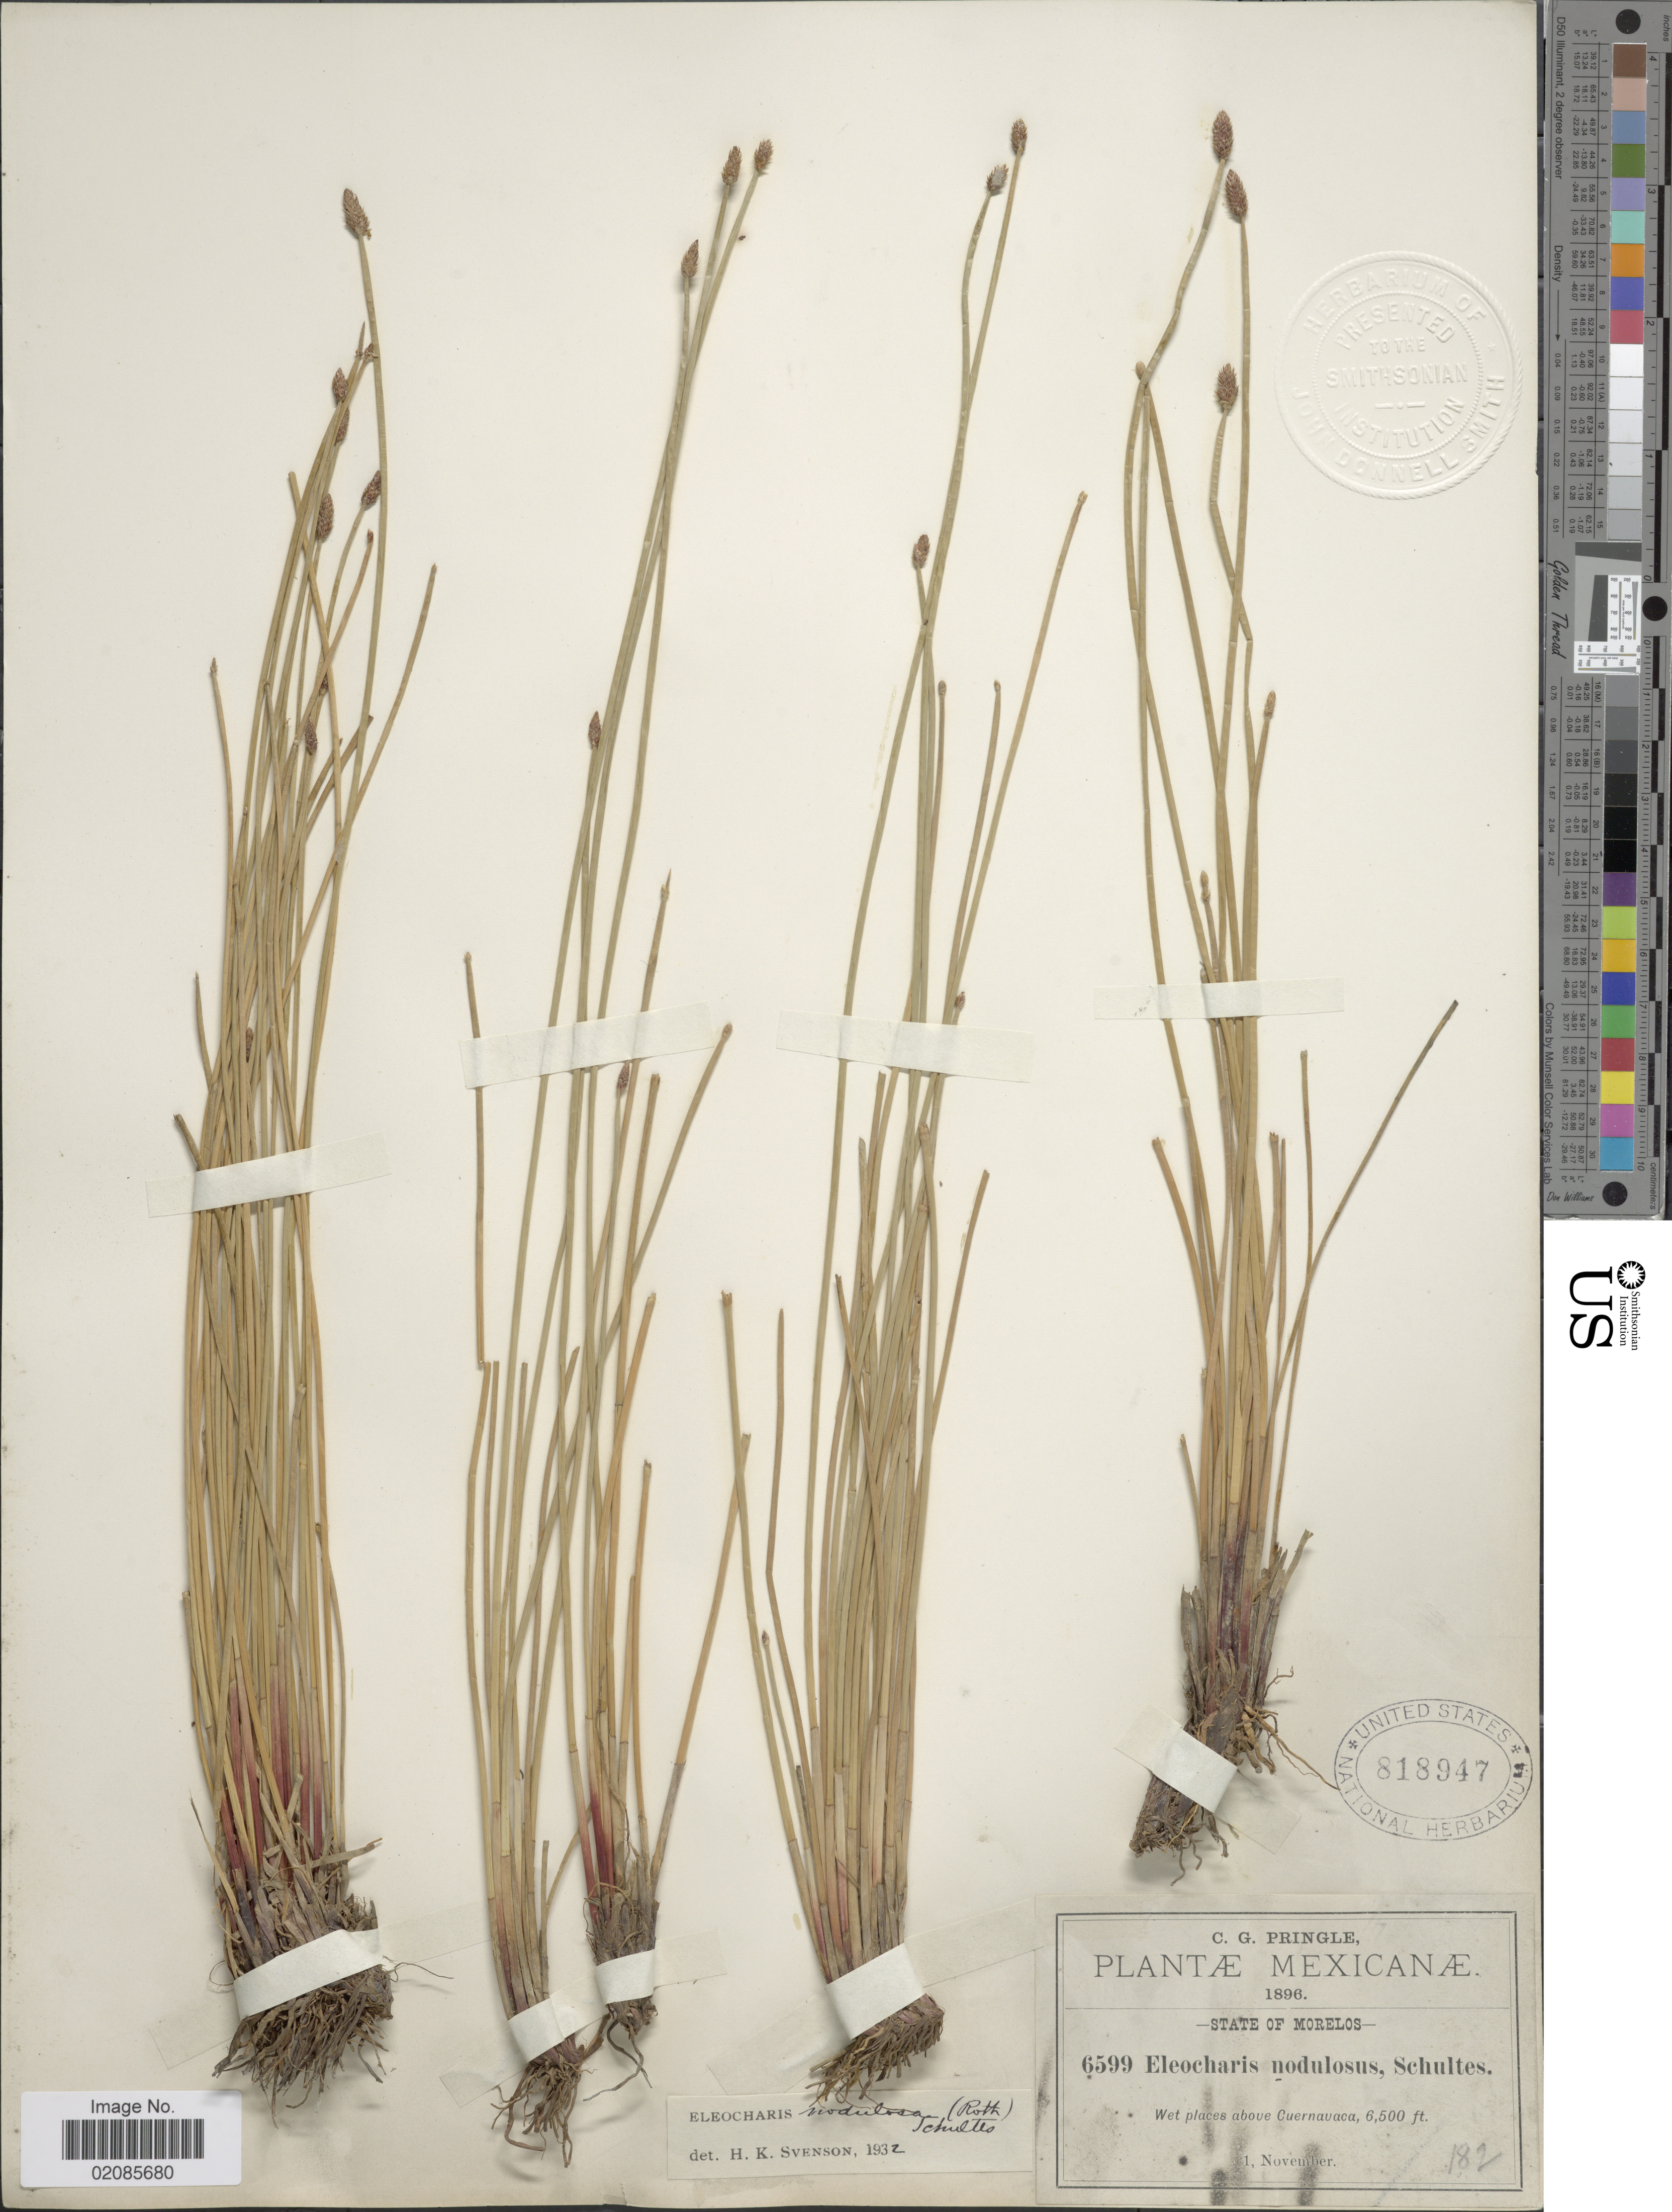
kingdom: Plantae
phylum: Tracheophyta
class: Liliopsida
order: Poales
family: Cyperaceae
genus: Eleocharis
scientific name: Eleocharis montana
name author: (Kunth) Roem. & Schult.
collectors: C. G. Pringle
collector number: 6599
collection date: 1896-11-01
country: Mexico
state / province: Morelos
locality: Wet places above Cuernavaca.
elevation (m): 1981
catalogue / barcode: US 818947